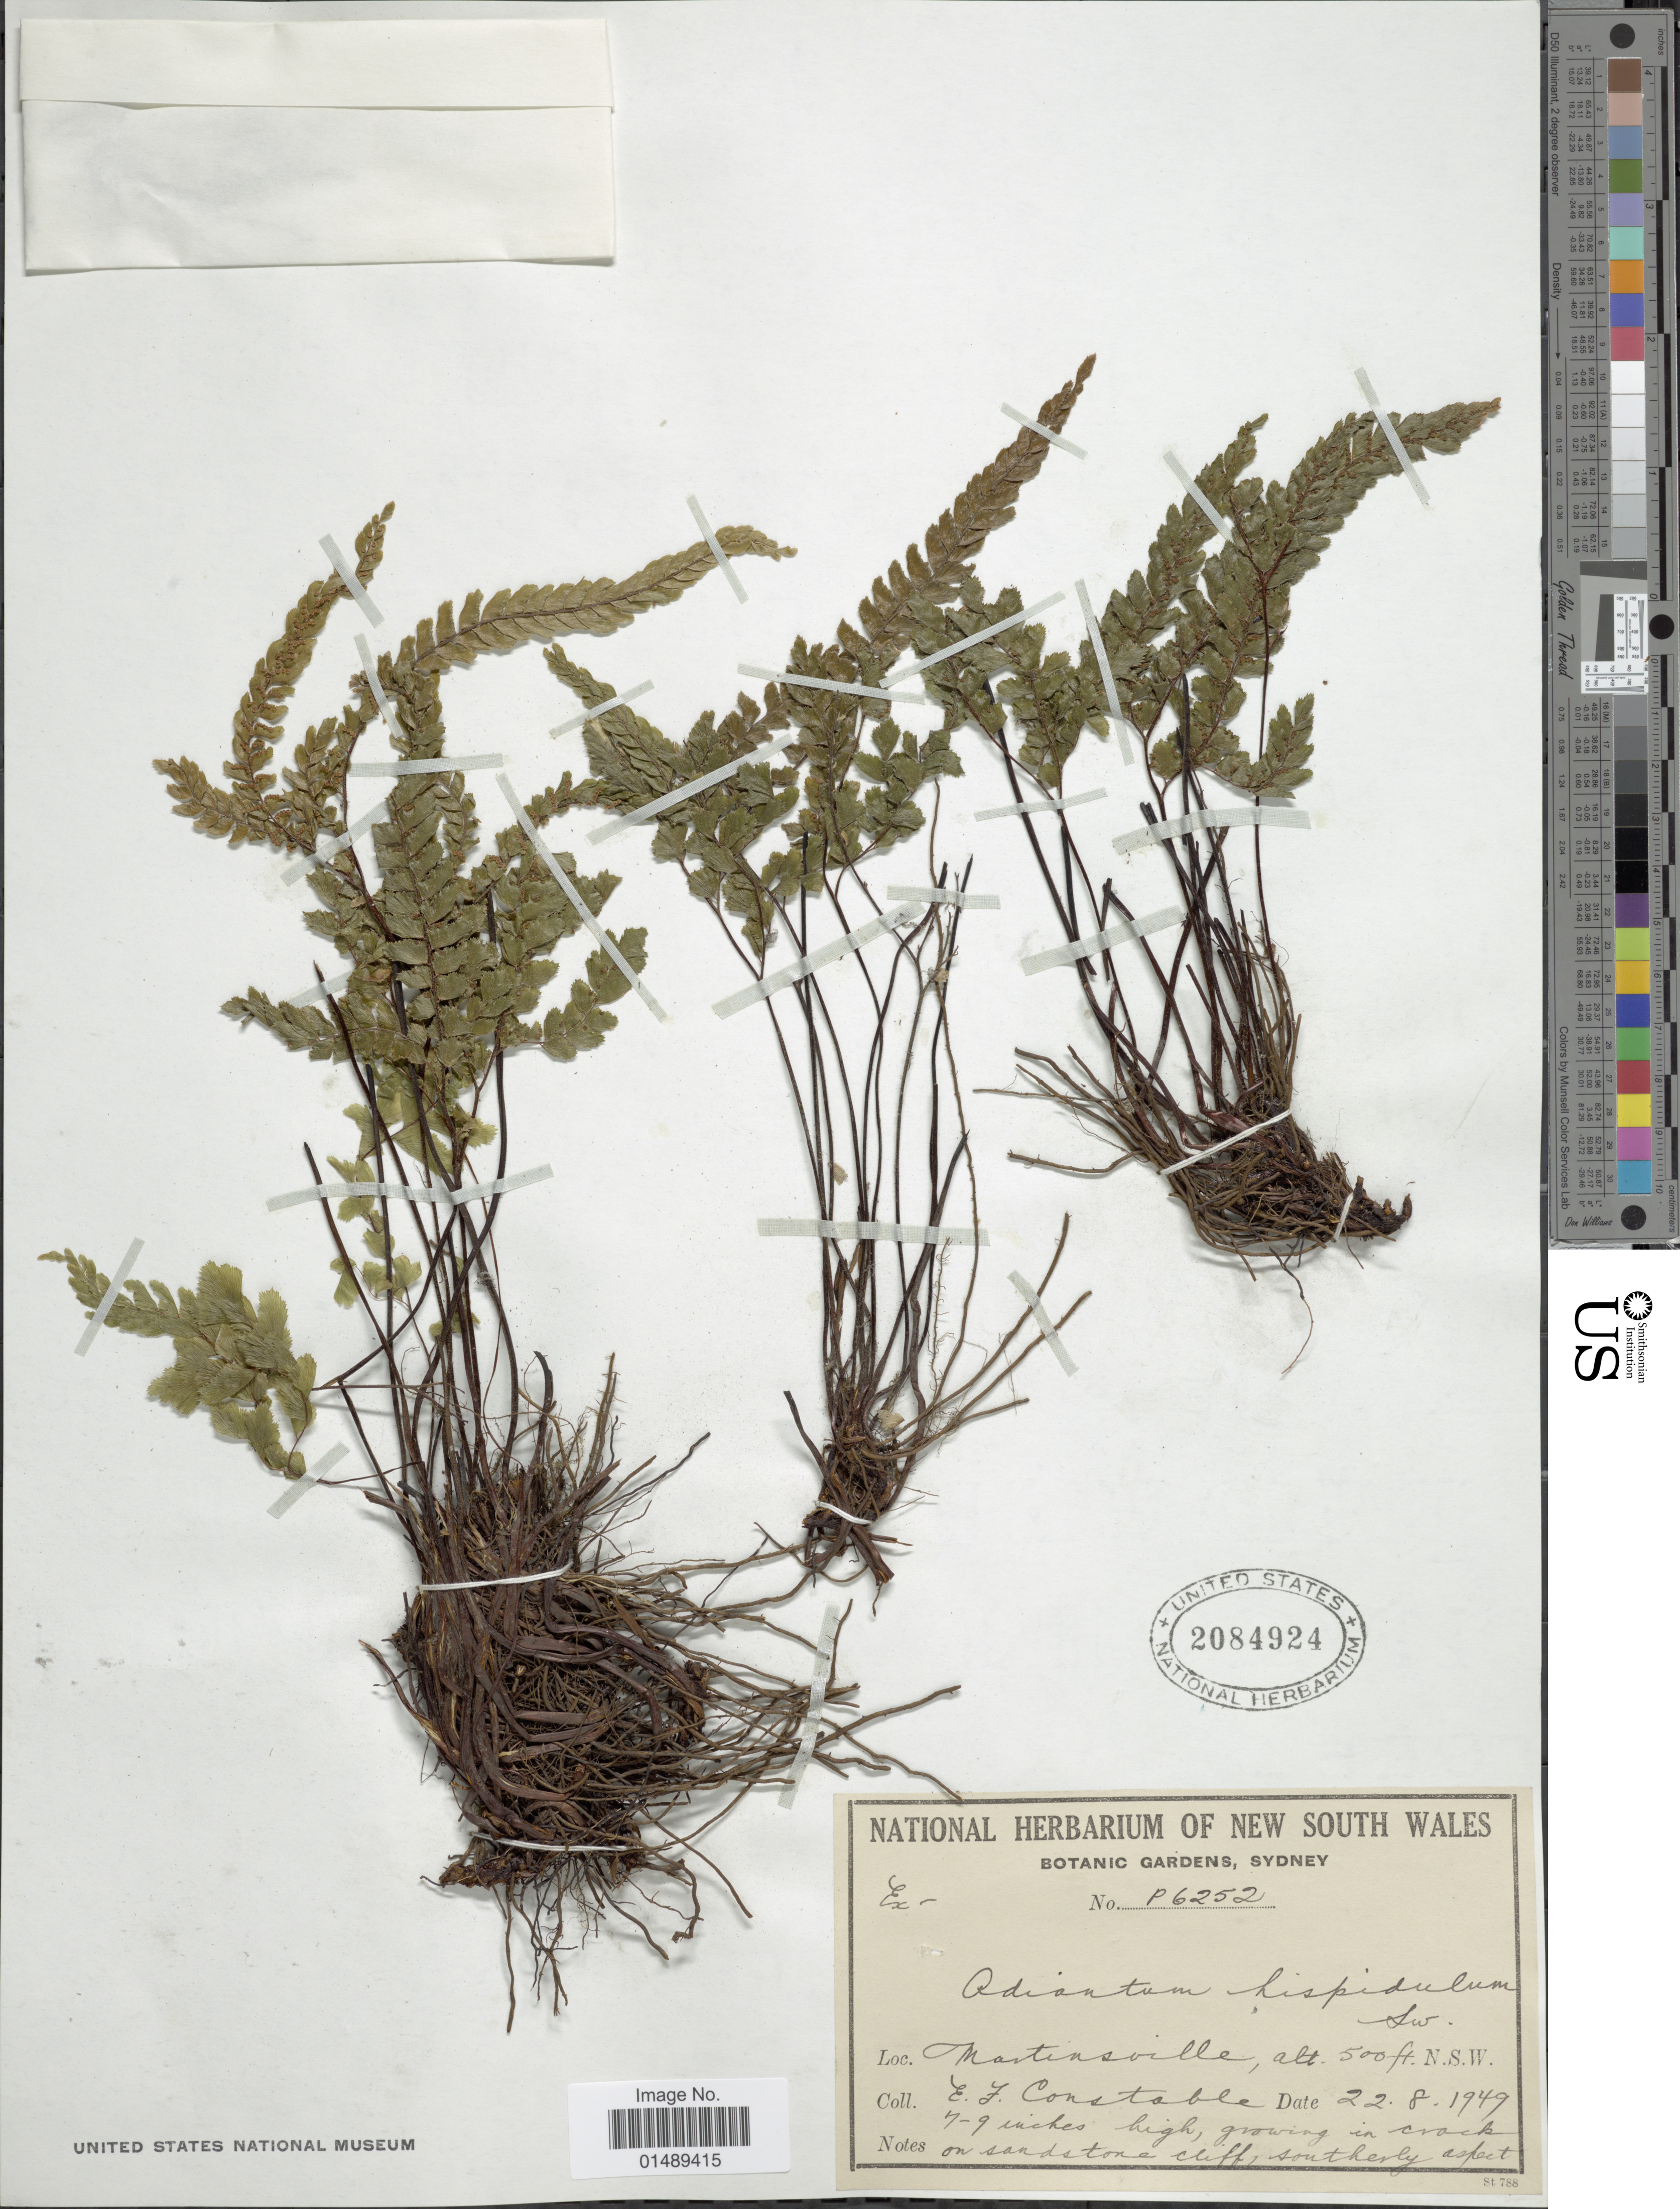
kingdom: Plantae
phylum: Tracheophyta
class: Polypodiopsida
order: Polypodiales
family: Pteridaceae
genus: Adiantum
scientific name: Adiantum hispidulum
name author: Sw.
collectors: E. F. Constable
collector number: P6252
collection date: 1949-08-22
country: Australia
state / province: New South Wales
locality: Martinsville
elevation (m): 152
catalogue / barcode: US 2084924